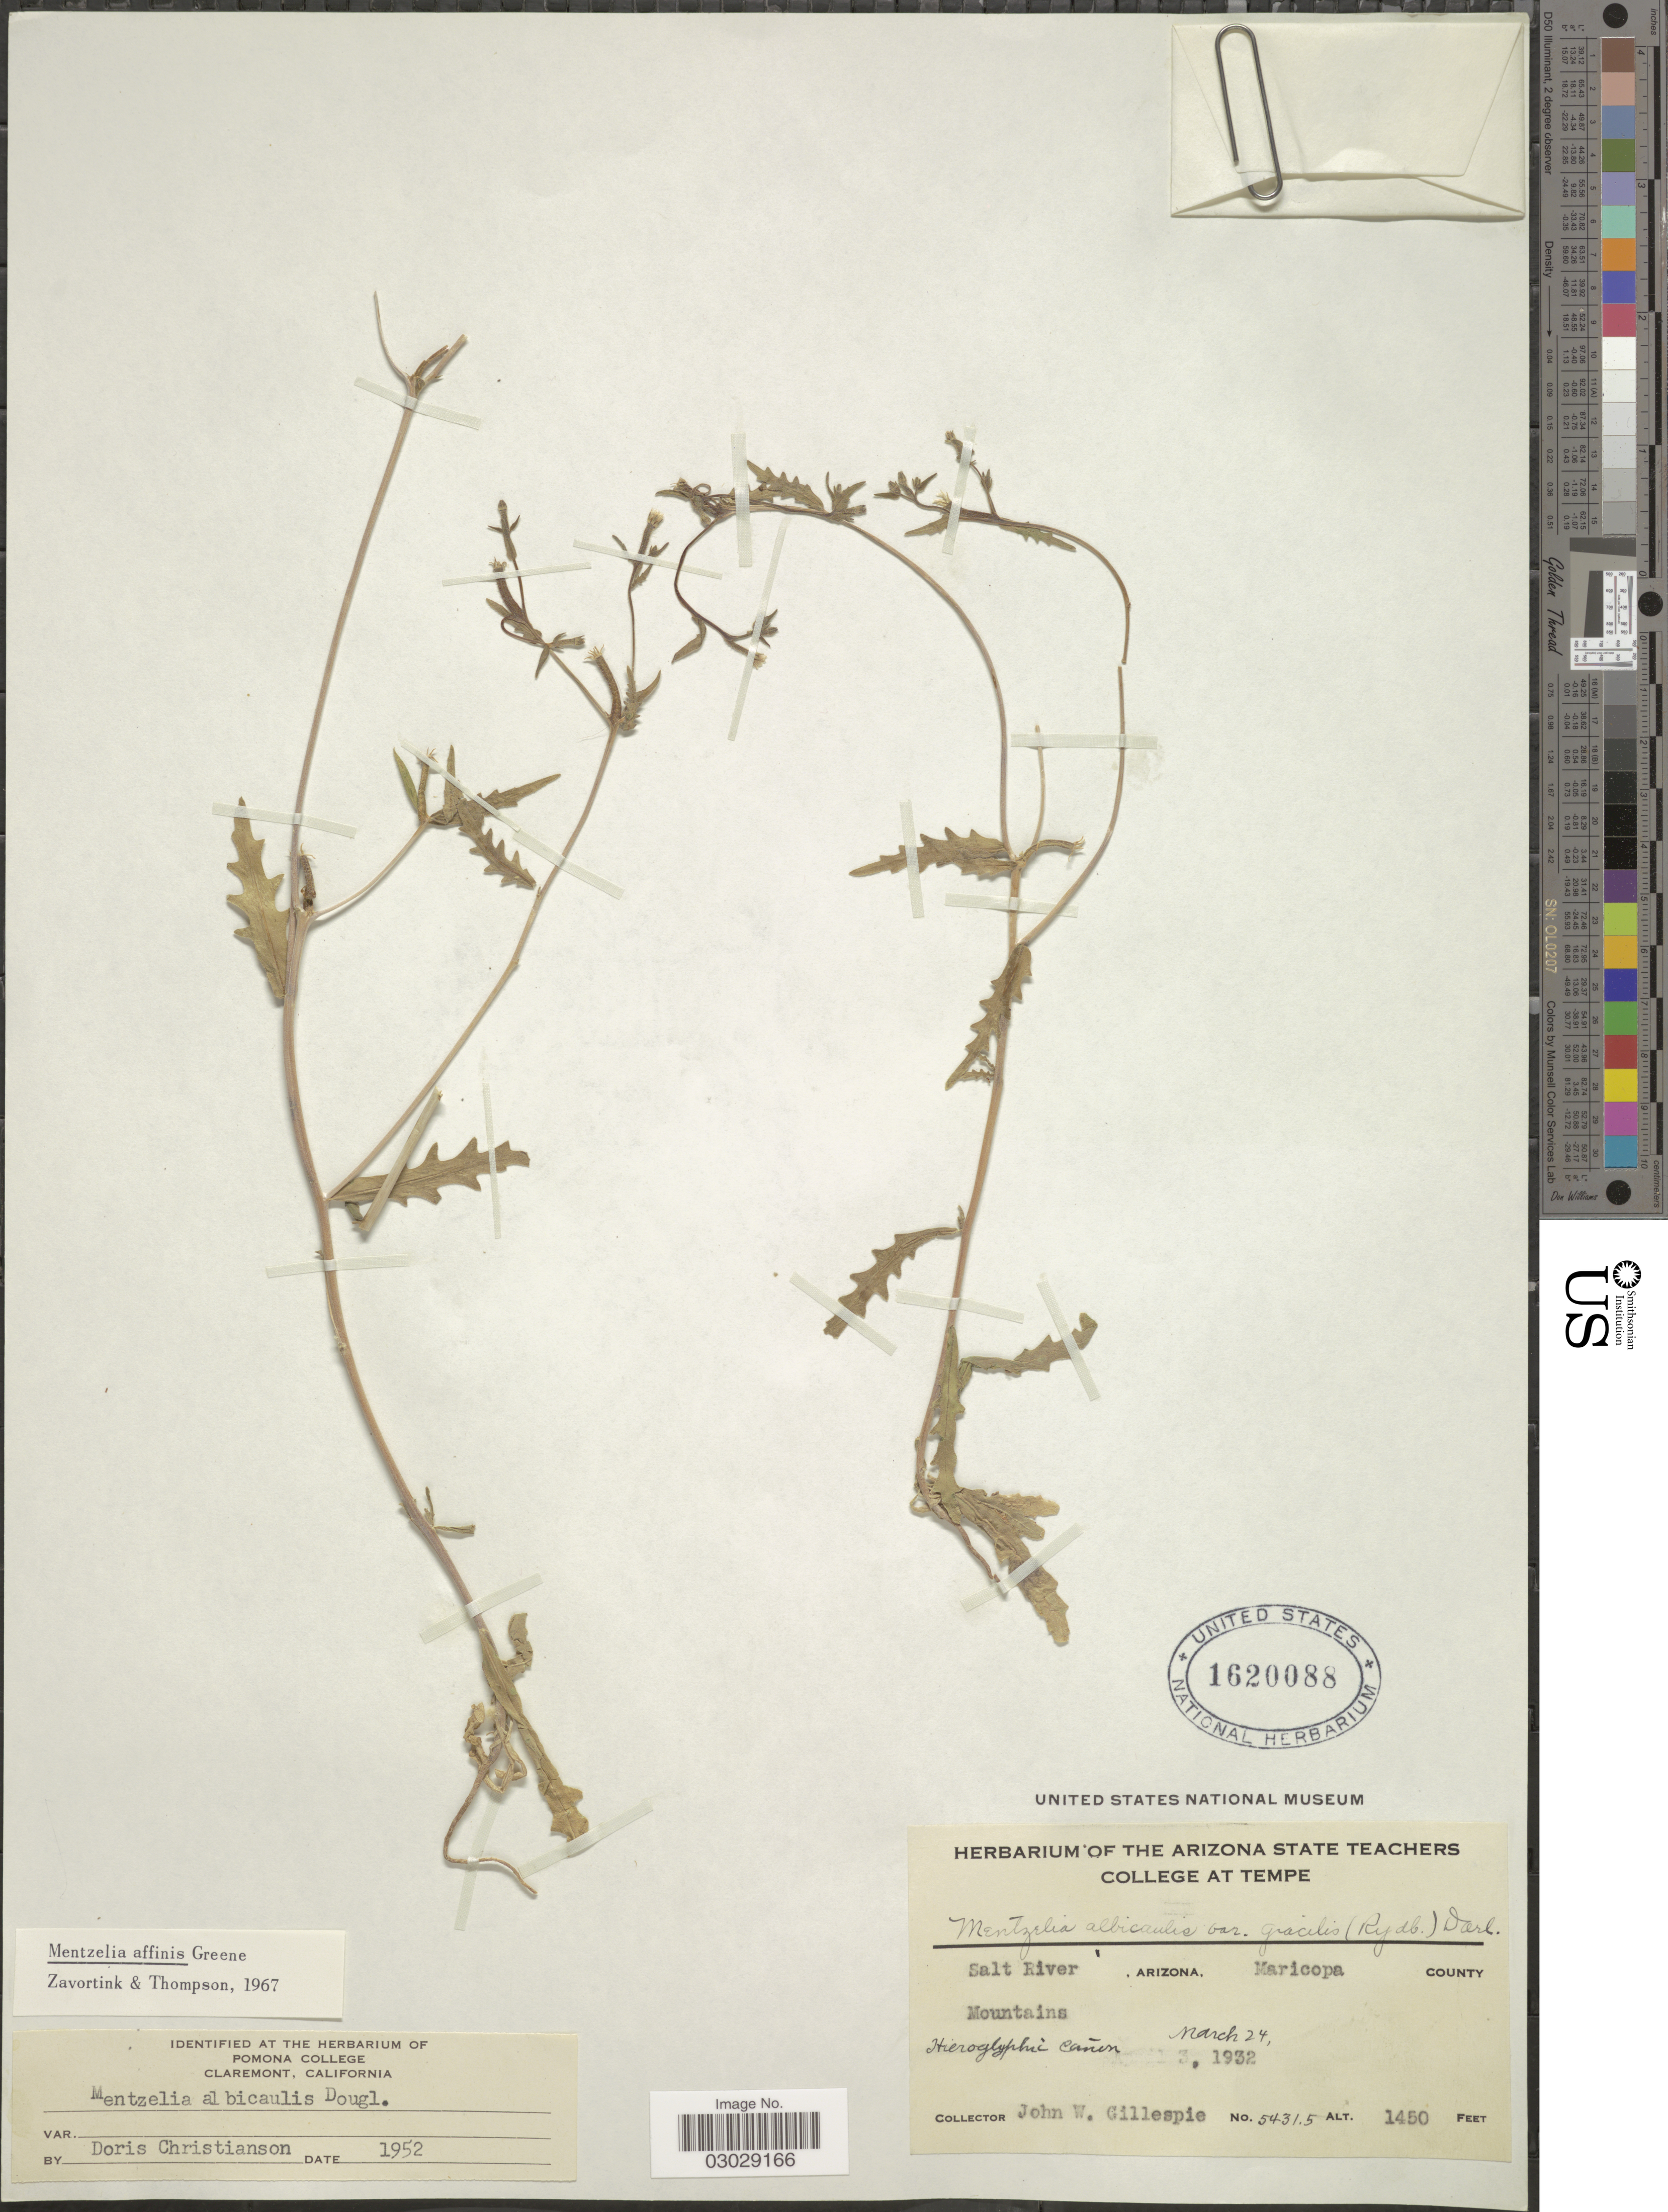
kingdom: Plantae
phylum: Tracheophyta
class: Magnoliopsida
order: Cornales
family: Loasaceae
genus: Mentzelia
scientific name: Mentzelia affinis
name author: Greene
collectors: J. W. Gillespie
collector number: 54315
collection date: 1932-03-24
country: United States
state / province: Arizona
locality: Salt River, Maricopa County. Mountains.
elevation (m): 442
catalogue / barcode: US 1620088